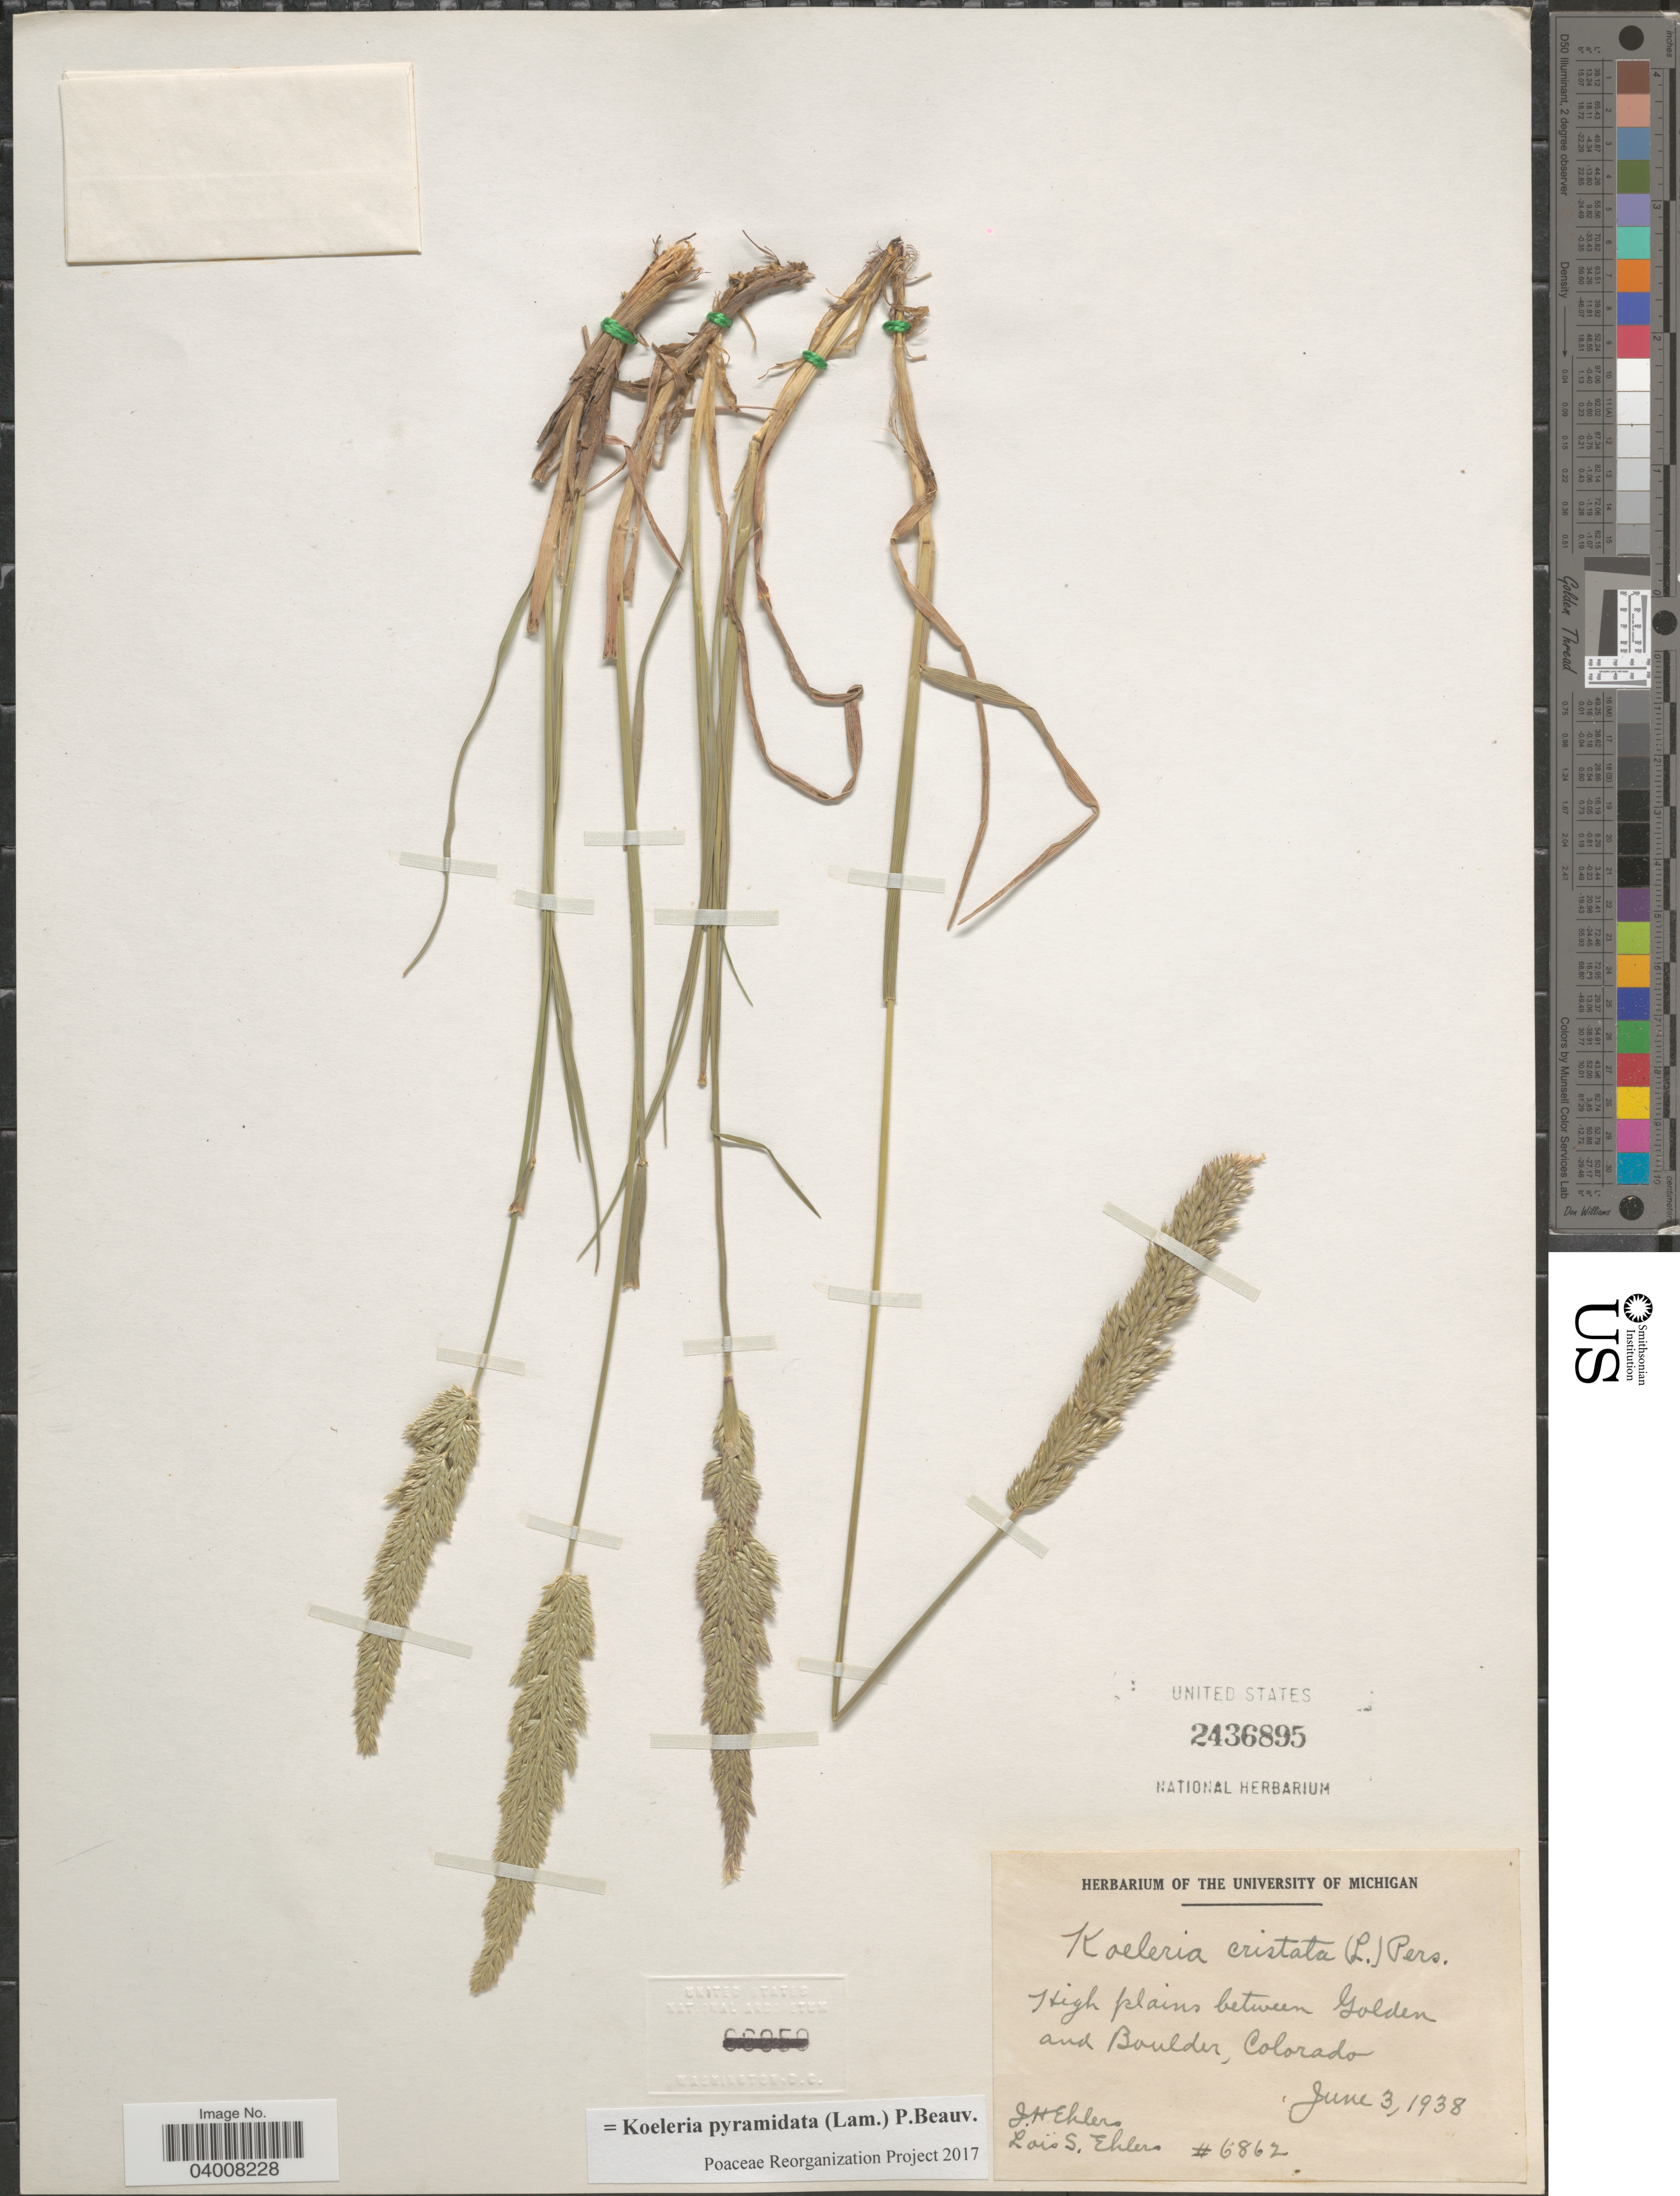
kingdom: Plantae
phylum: Tracheophyta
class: Liliopsida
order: Poales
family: Poaceae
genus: Koeleria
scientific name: Koeleria pyramidata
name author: (Lam.) P. Beauv.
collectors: J. H. Ehlers & L. Ehlers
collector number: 6862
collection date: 1938-06-03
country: United States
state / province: Colorado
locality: High plains between Golden and Boulder.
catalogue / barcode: US 2436895